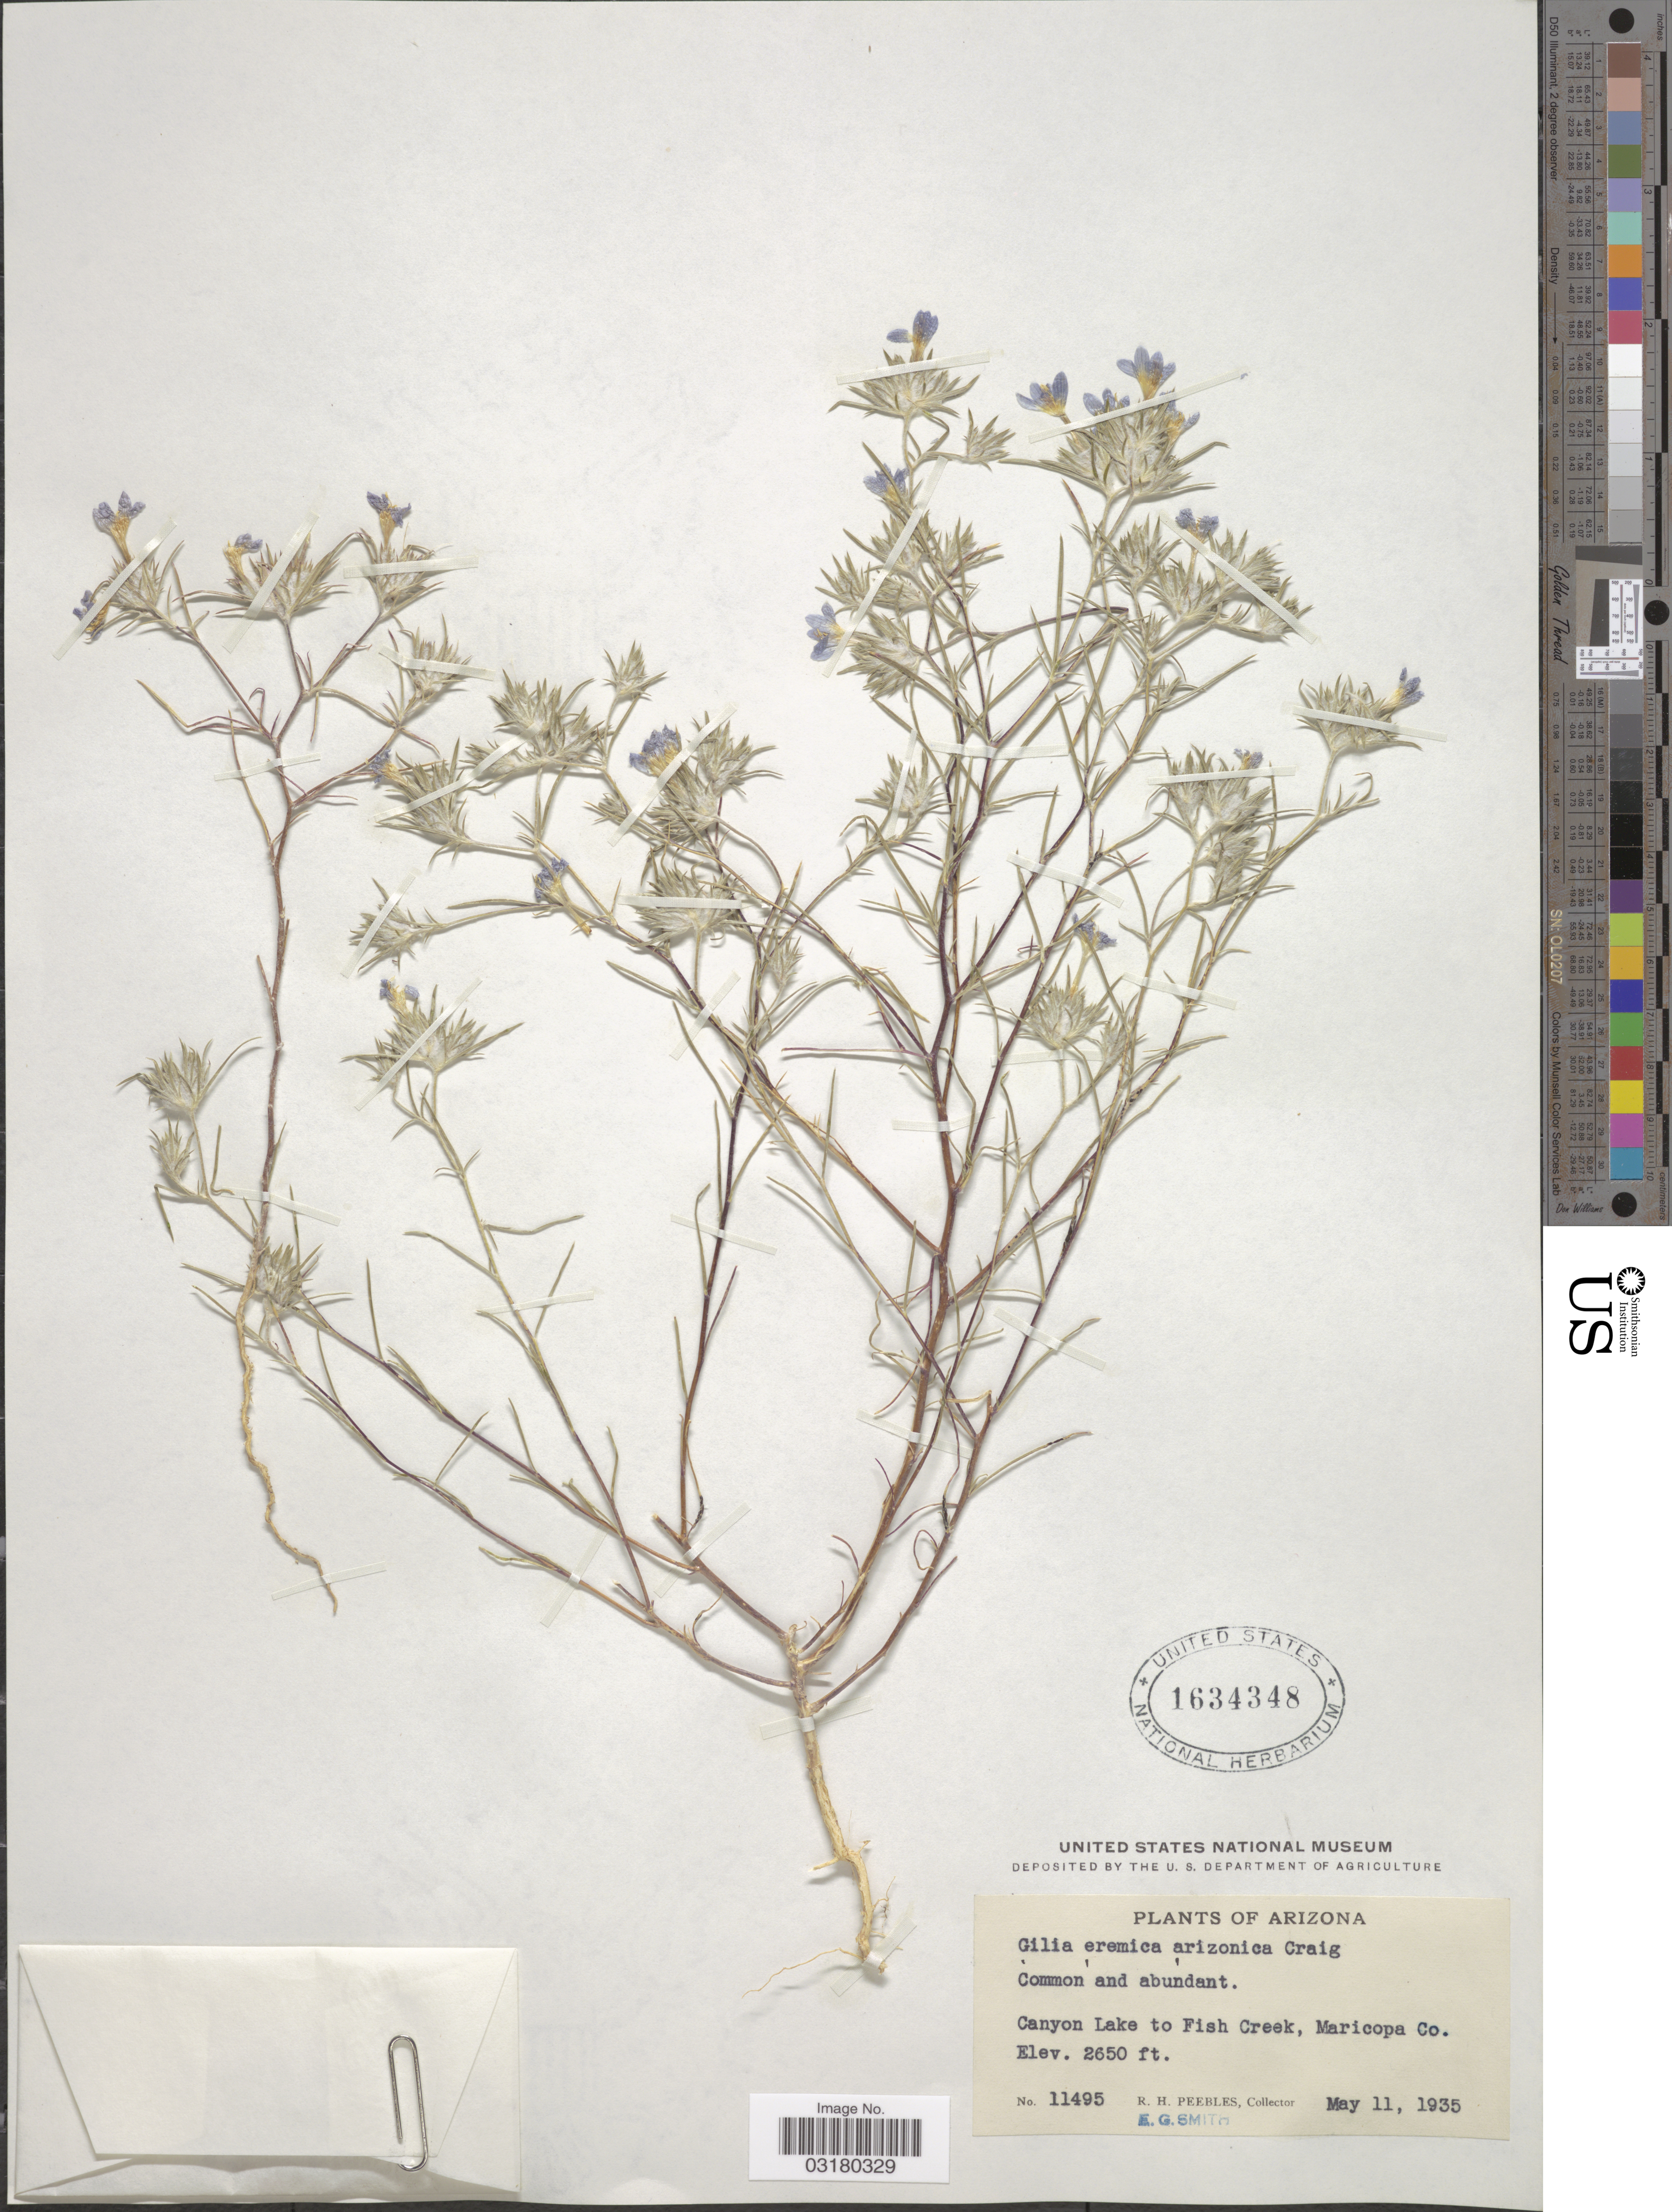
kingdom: Plantae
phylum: Tracheophyta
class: Magnoliopsida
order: Ericales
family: Polemoniaceae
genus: Eriastrum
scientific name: Eriastrum eremicum subsp. yageri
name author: (Jeps.) H. Mason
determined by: De Groot, Sarah J.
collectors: R. H. Peebles & E. G. Smith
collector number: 11495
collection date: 1935-05-11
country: United States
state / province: Arizona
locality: Canyon Lake to Fish Creek, Maricopa Co.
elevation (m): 808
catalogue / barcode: US 1634348